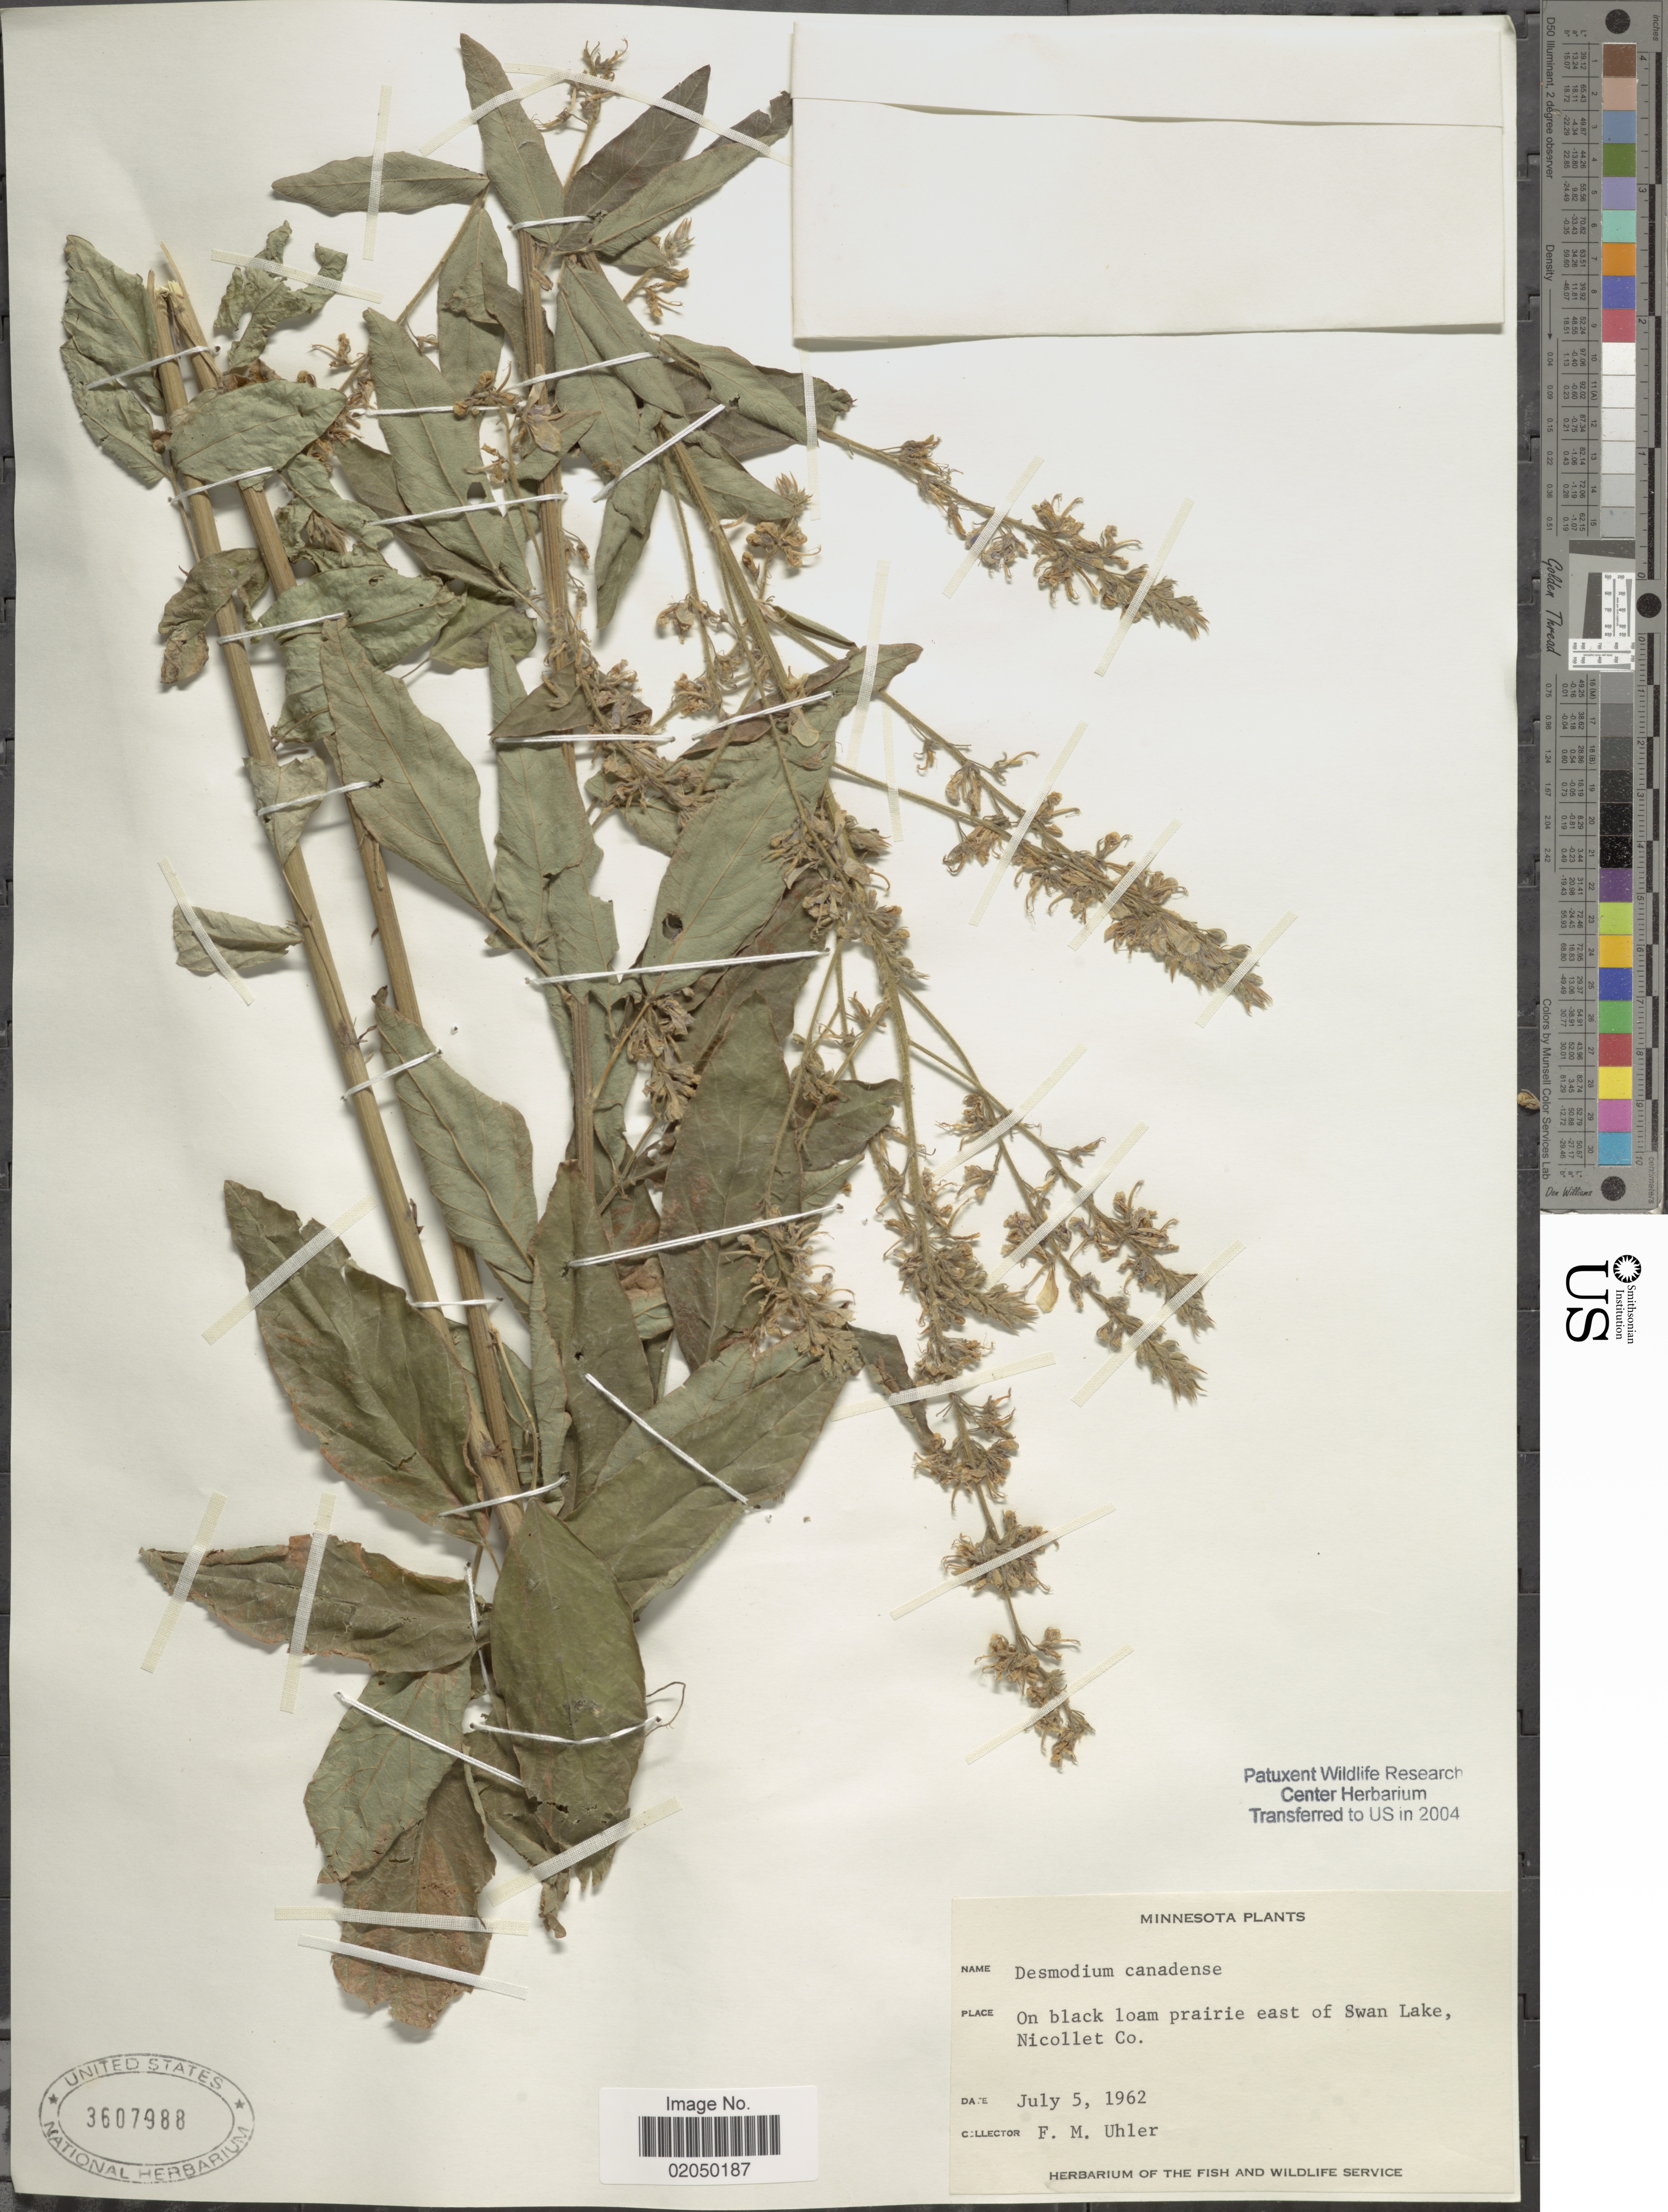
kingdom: Plantae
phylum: Tracheophyta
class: Magnoliopsida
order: Fabales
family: Fabaceae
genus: Desmodium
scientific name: Desmodium canadense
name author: (L.) DC.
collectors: F. M. Uhler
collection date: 1962-07-05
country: United States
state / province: Minnesota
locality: On black loam prairie east of Swan Lake, Nicollet Co.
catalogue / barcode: US 3607988